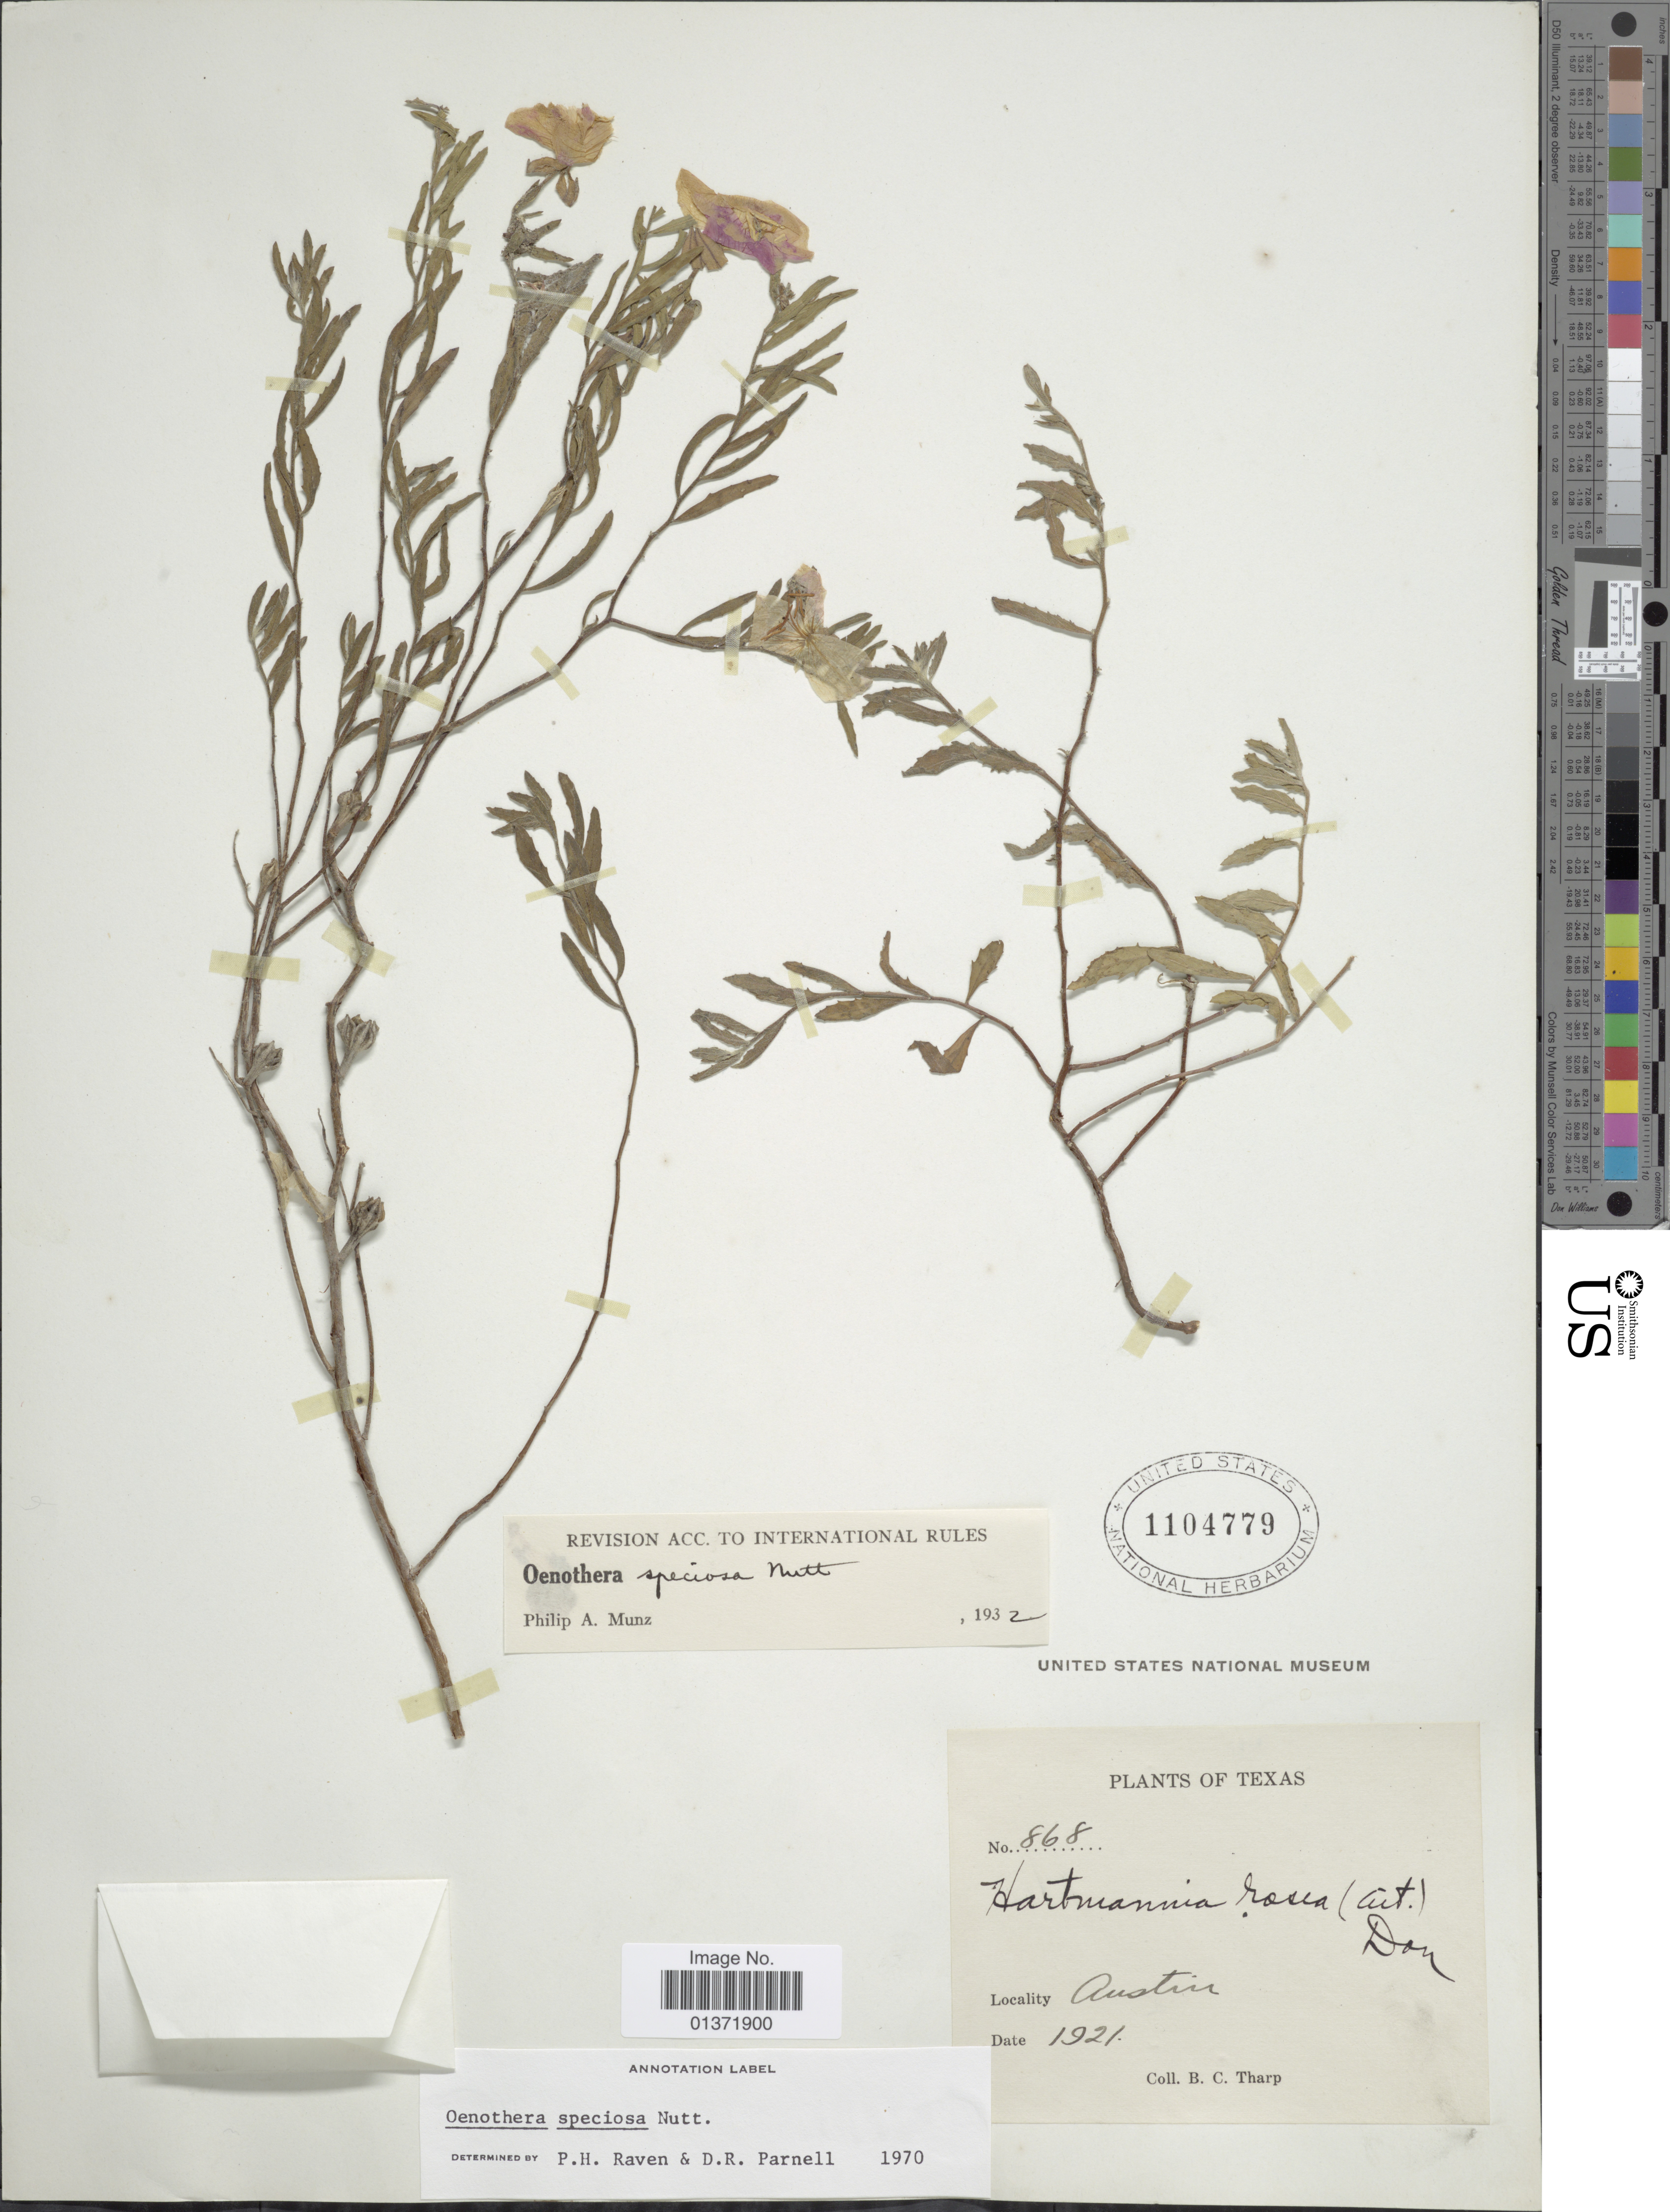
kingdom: Plantae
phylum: Tracheophyta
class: Magnoliopsida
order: Myrtales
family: Onagraceae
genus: Oenothera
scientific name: Oenothera speciosa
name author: Nutt.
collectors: B. C. Tharp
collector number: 868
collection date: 1921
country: United States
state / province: Texas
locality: Austin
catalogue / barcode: US 1104779